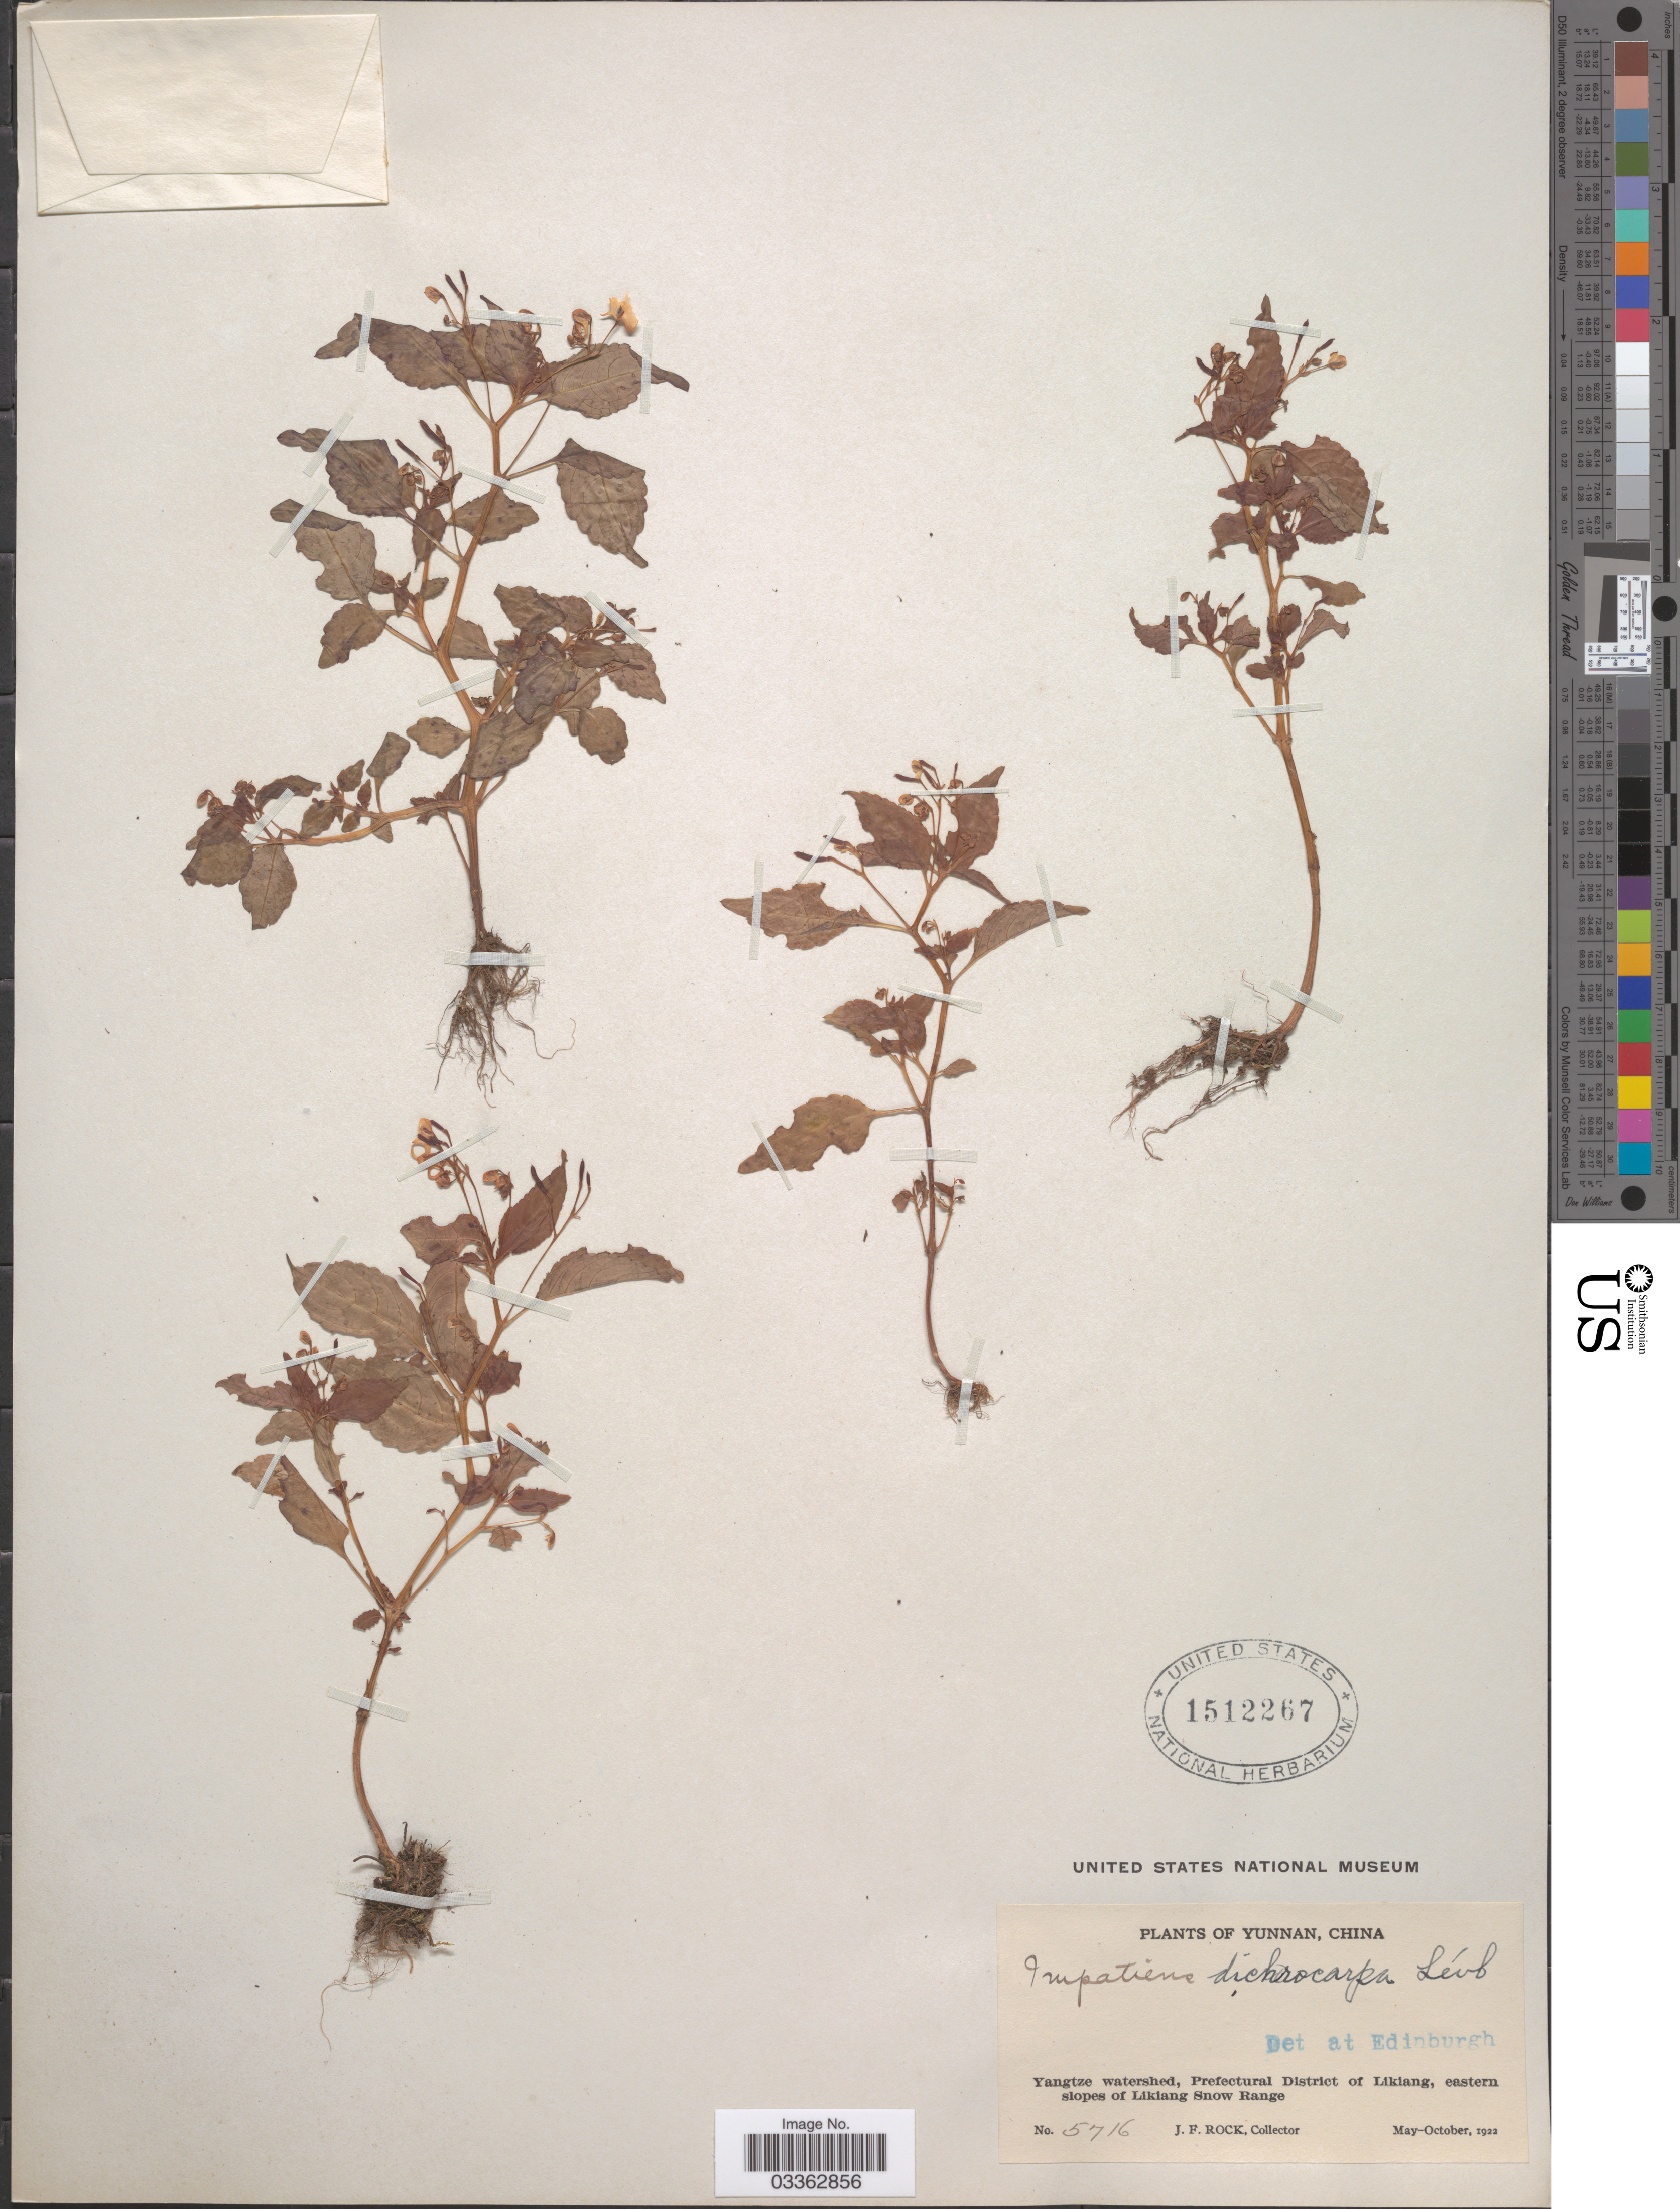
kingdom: Plantae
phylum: Tracheophyta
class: Magnoliopsida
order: Ericales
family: Balsaminaceae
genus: Impatiens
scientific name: Impatiens dichroocarpa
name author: H. Lév.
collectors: J. Rock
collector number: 5716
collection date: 1922-05/1922-10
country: China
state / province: Yunnan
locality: Yangtze watershed, Prefectural District of Likiang, eastern slopes of Likiang Snow Range.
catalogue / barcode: US 1512267